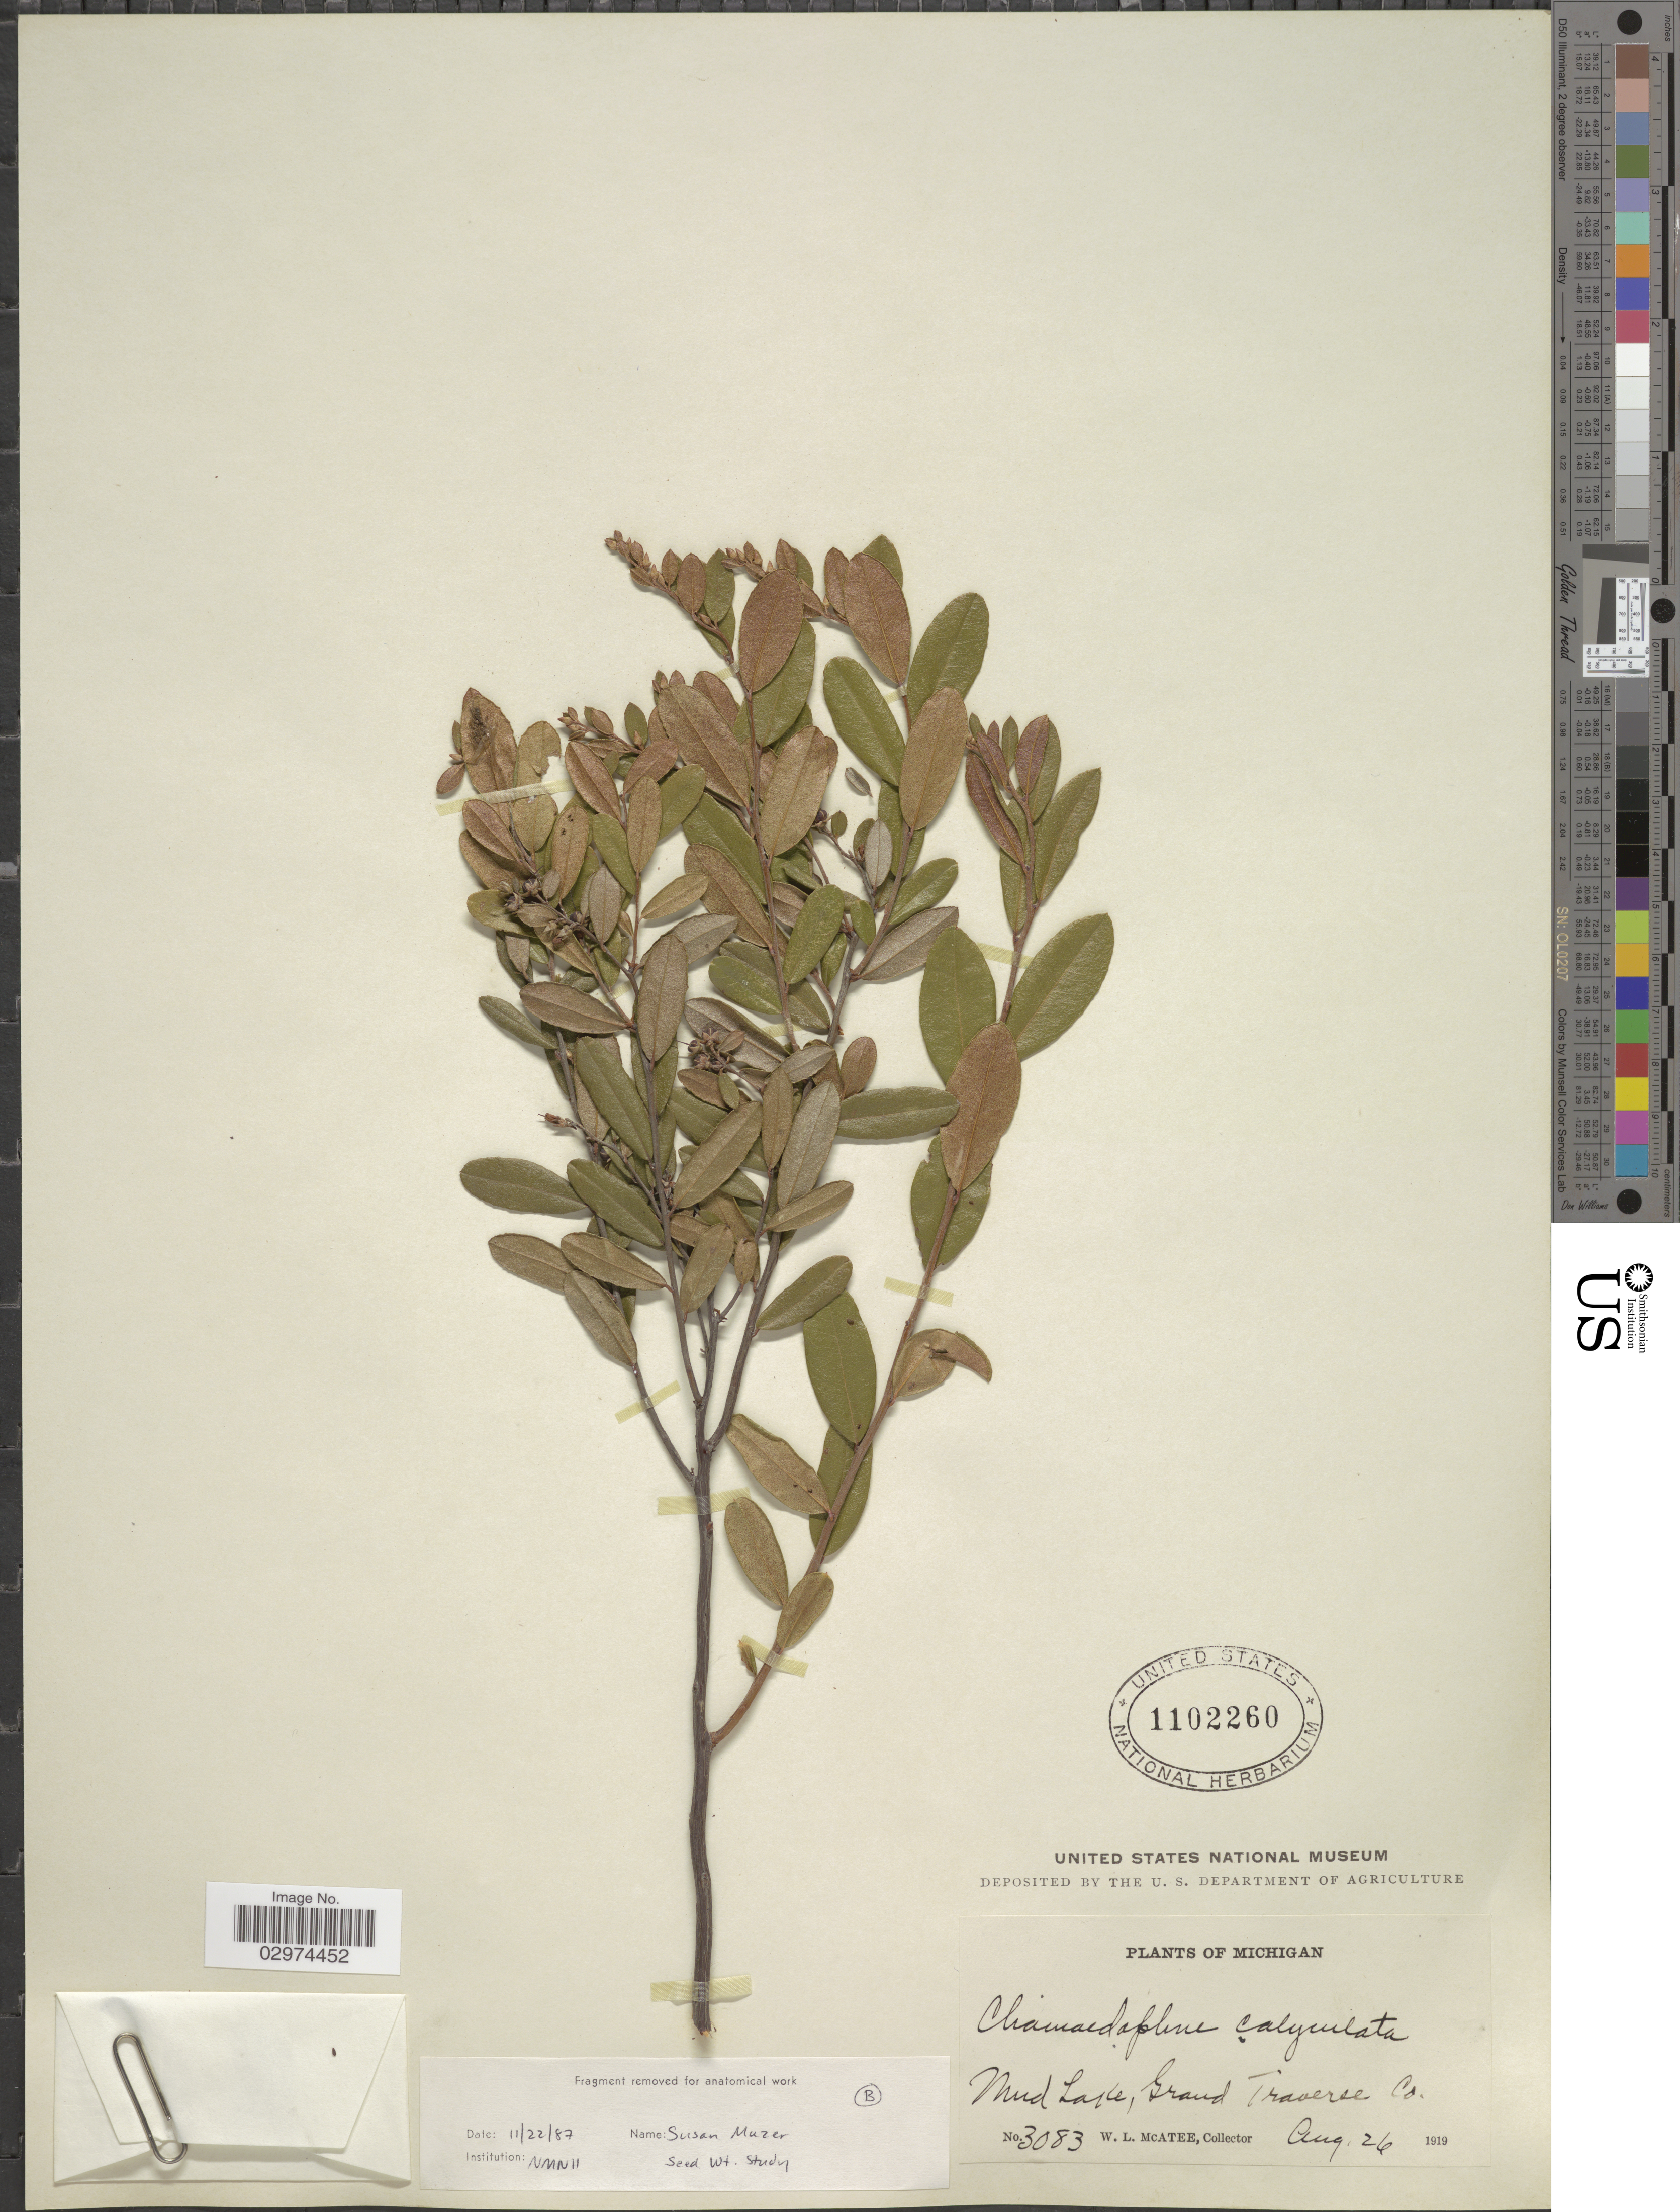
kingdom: Plantae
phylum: Tracheophyta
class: Magnoliopsida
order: Ericales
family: Ericaceae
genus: Chamaedaphne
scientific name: Chamaedaphne calyculata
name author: (L.) Moench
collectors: W. McAtee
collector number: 3083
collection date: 1919-08-26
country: United States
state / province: Michigan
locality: Mud Lake, Grand Traverse Co.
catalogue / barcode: US 1102260